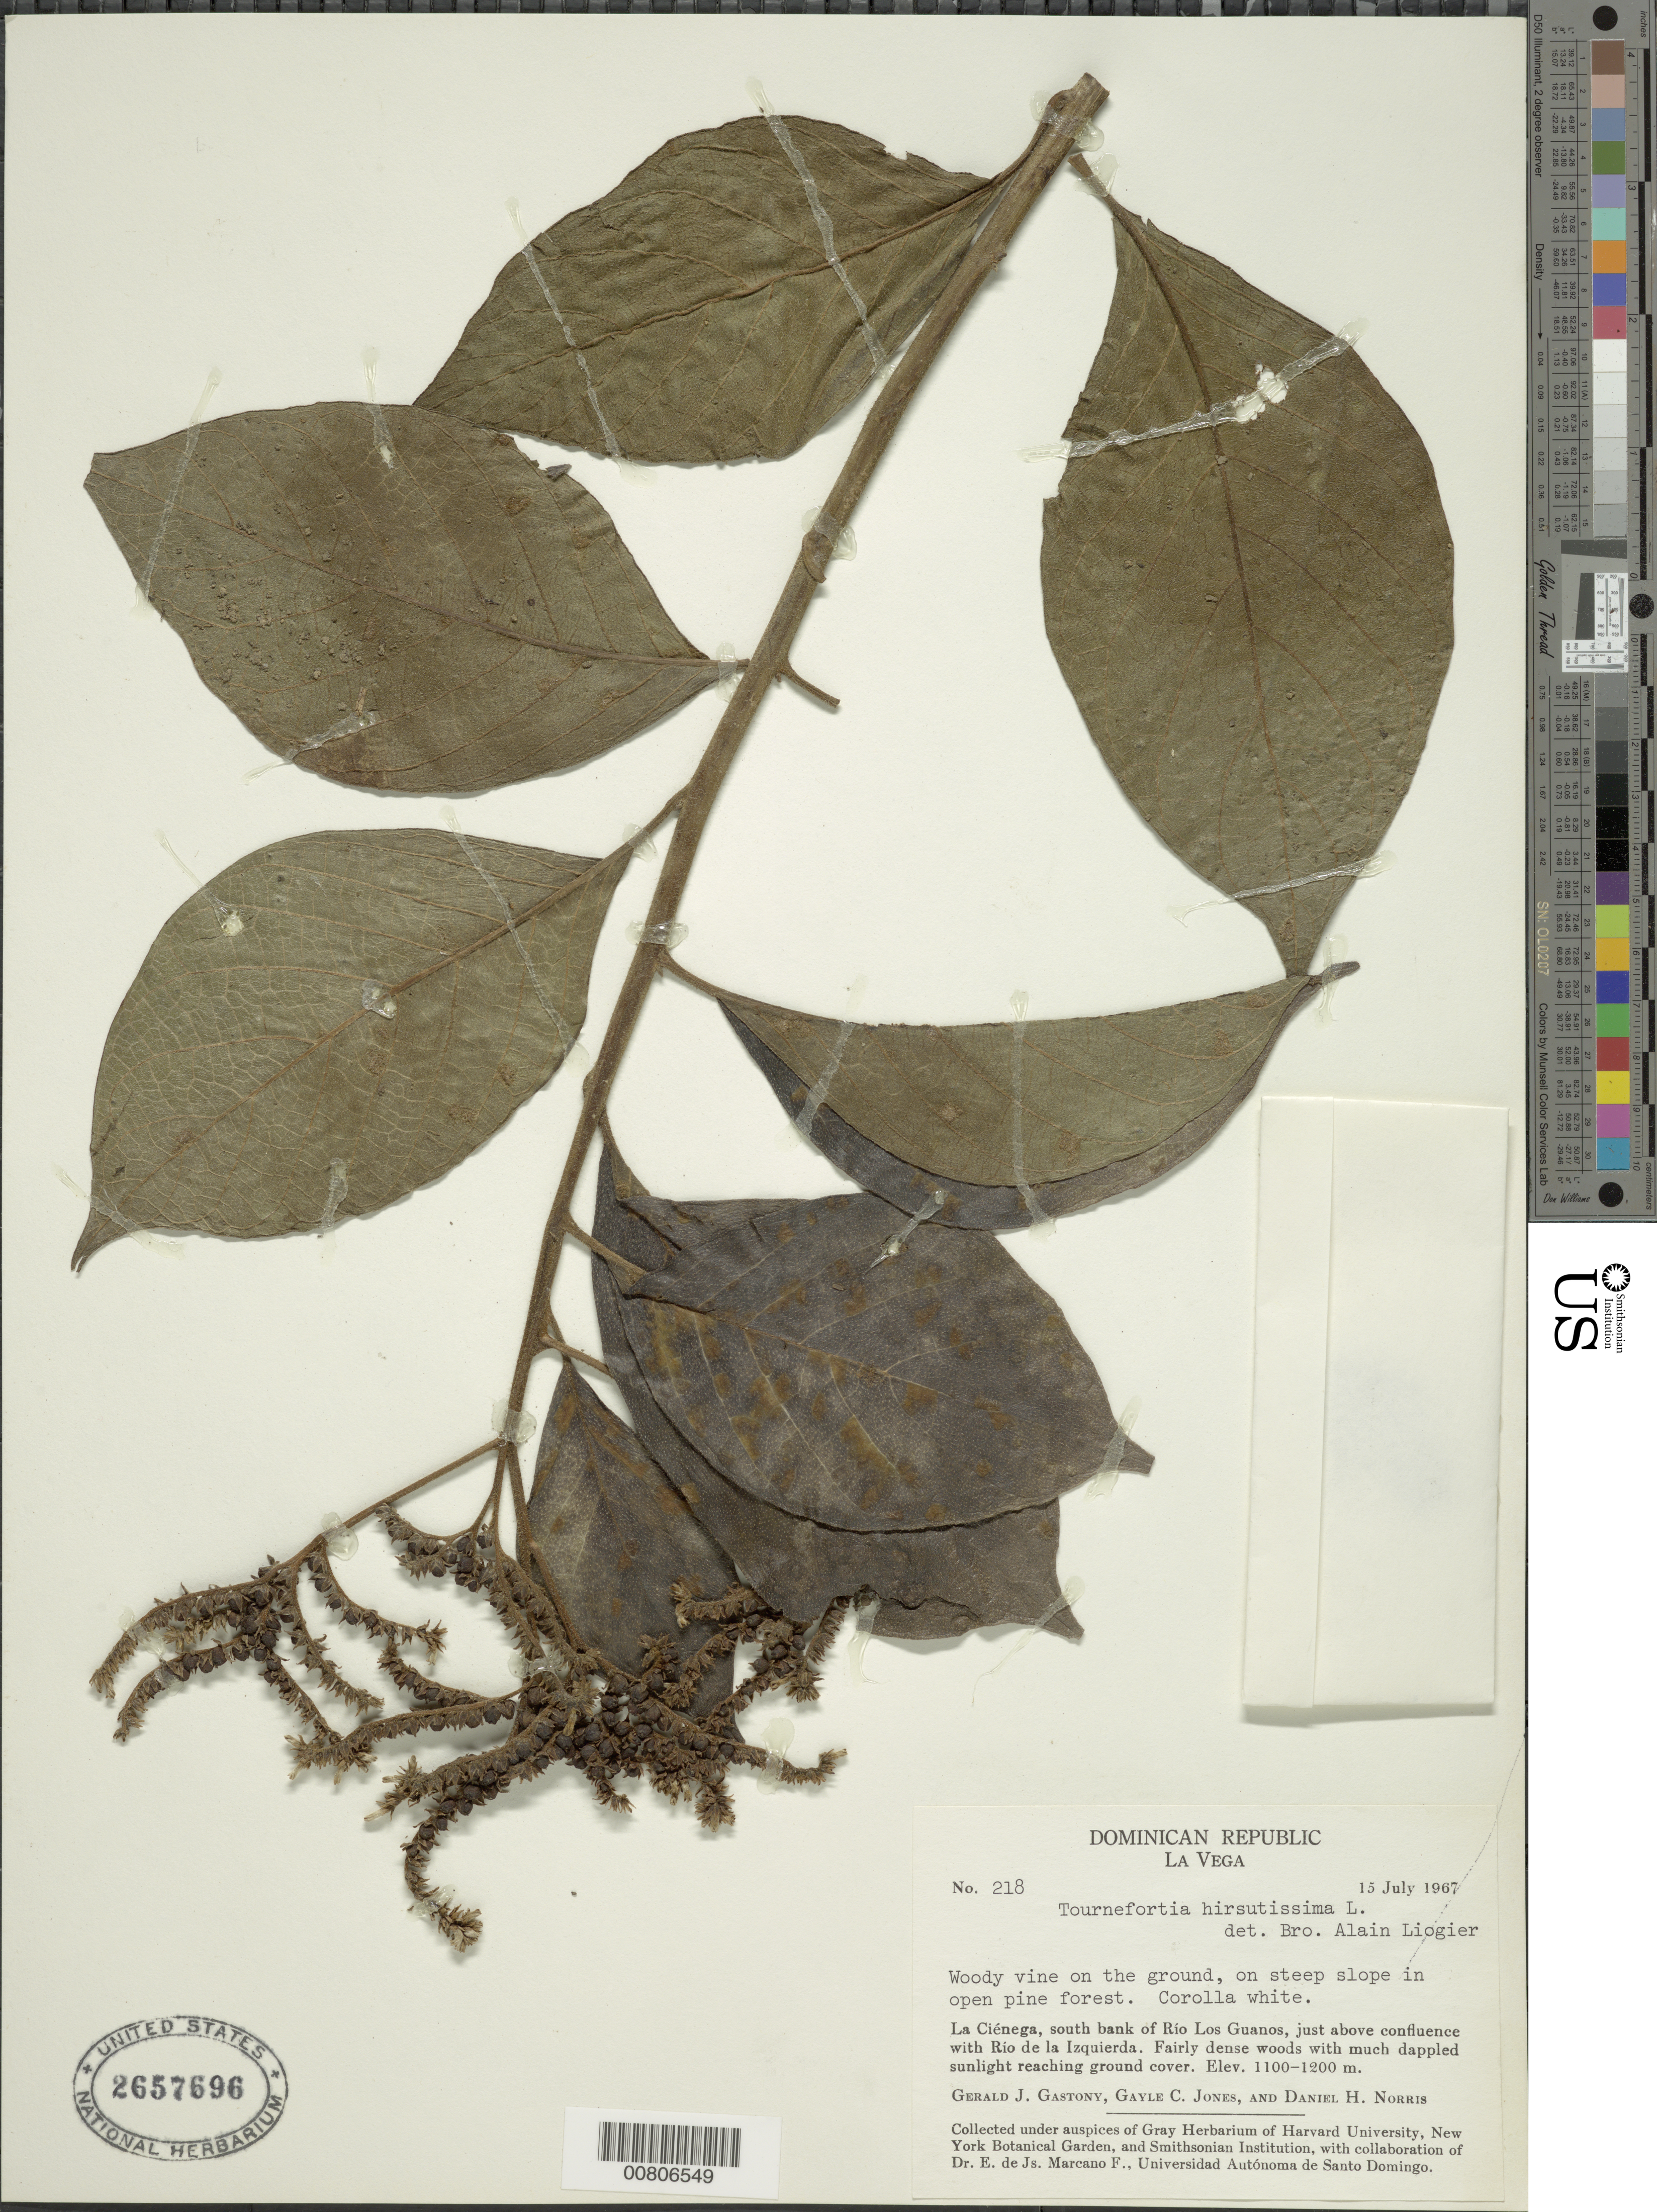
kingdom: Plantae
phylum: Tracheophyta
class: Magnoliopsida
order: Boraginales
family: Heliotropiaceae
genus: Tournefortia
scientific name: Tournefortia hirsutissima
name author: L.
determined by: Liogier, Alain H.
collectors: G. Gastony, G. C. Jones & D. H. Norris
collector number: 218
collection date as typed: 15 Jul 1967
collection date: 1967-07-15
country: Dominican Republic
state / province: La Vega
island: Hispaniola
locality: La Ciénega, S bank of Río Los Guanos, above confluence with Río de la Izquierda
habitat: Steep slope in open pine forest, on ground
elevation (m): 1100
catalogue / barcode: US 2657696